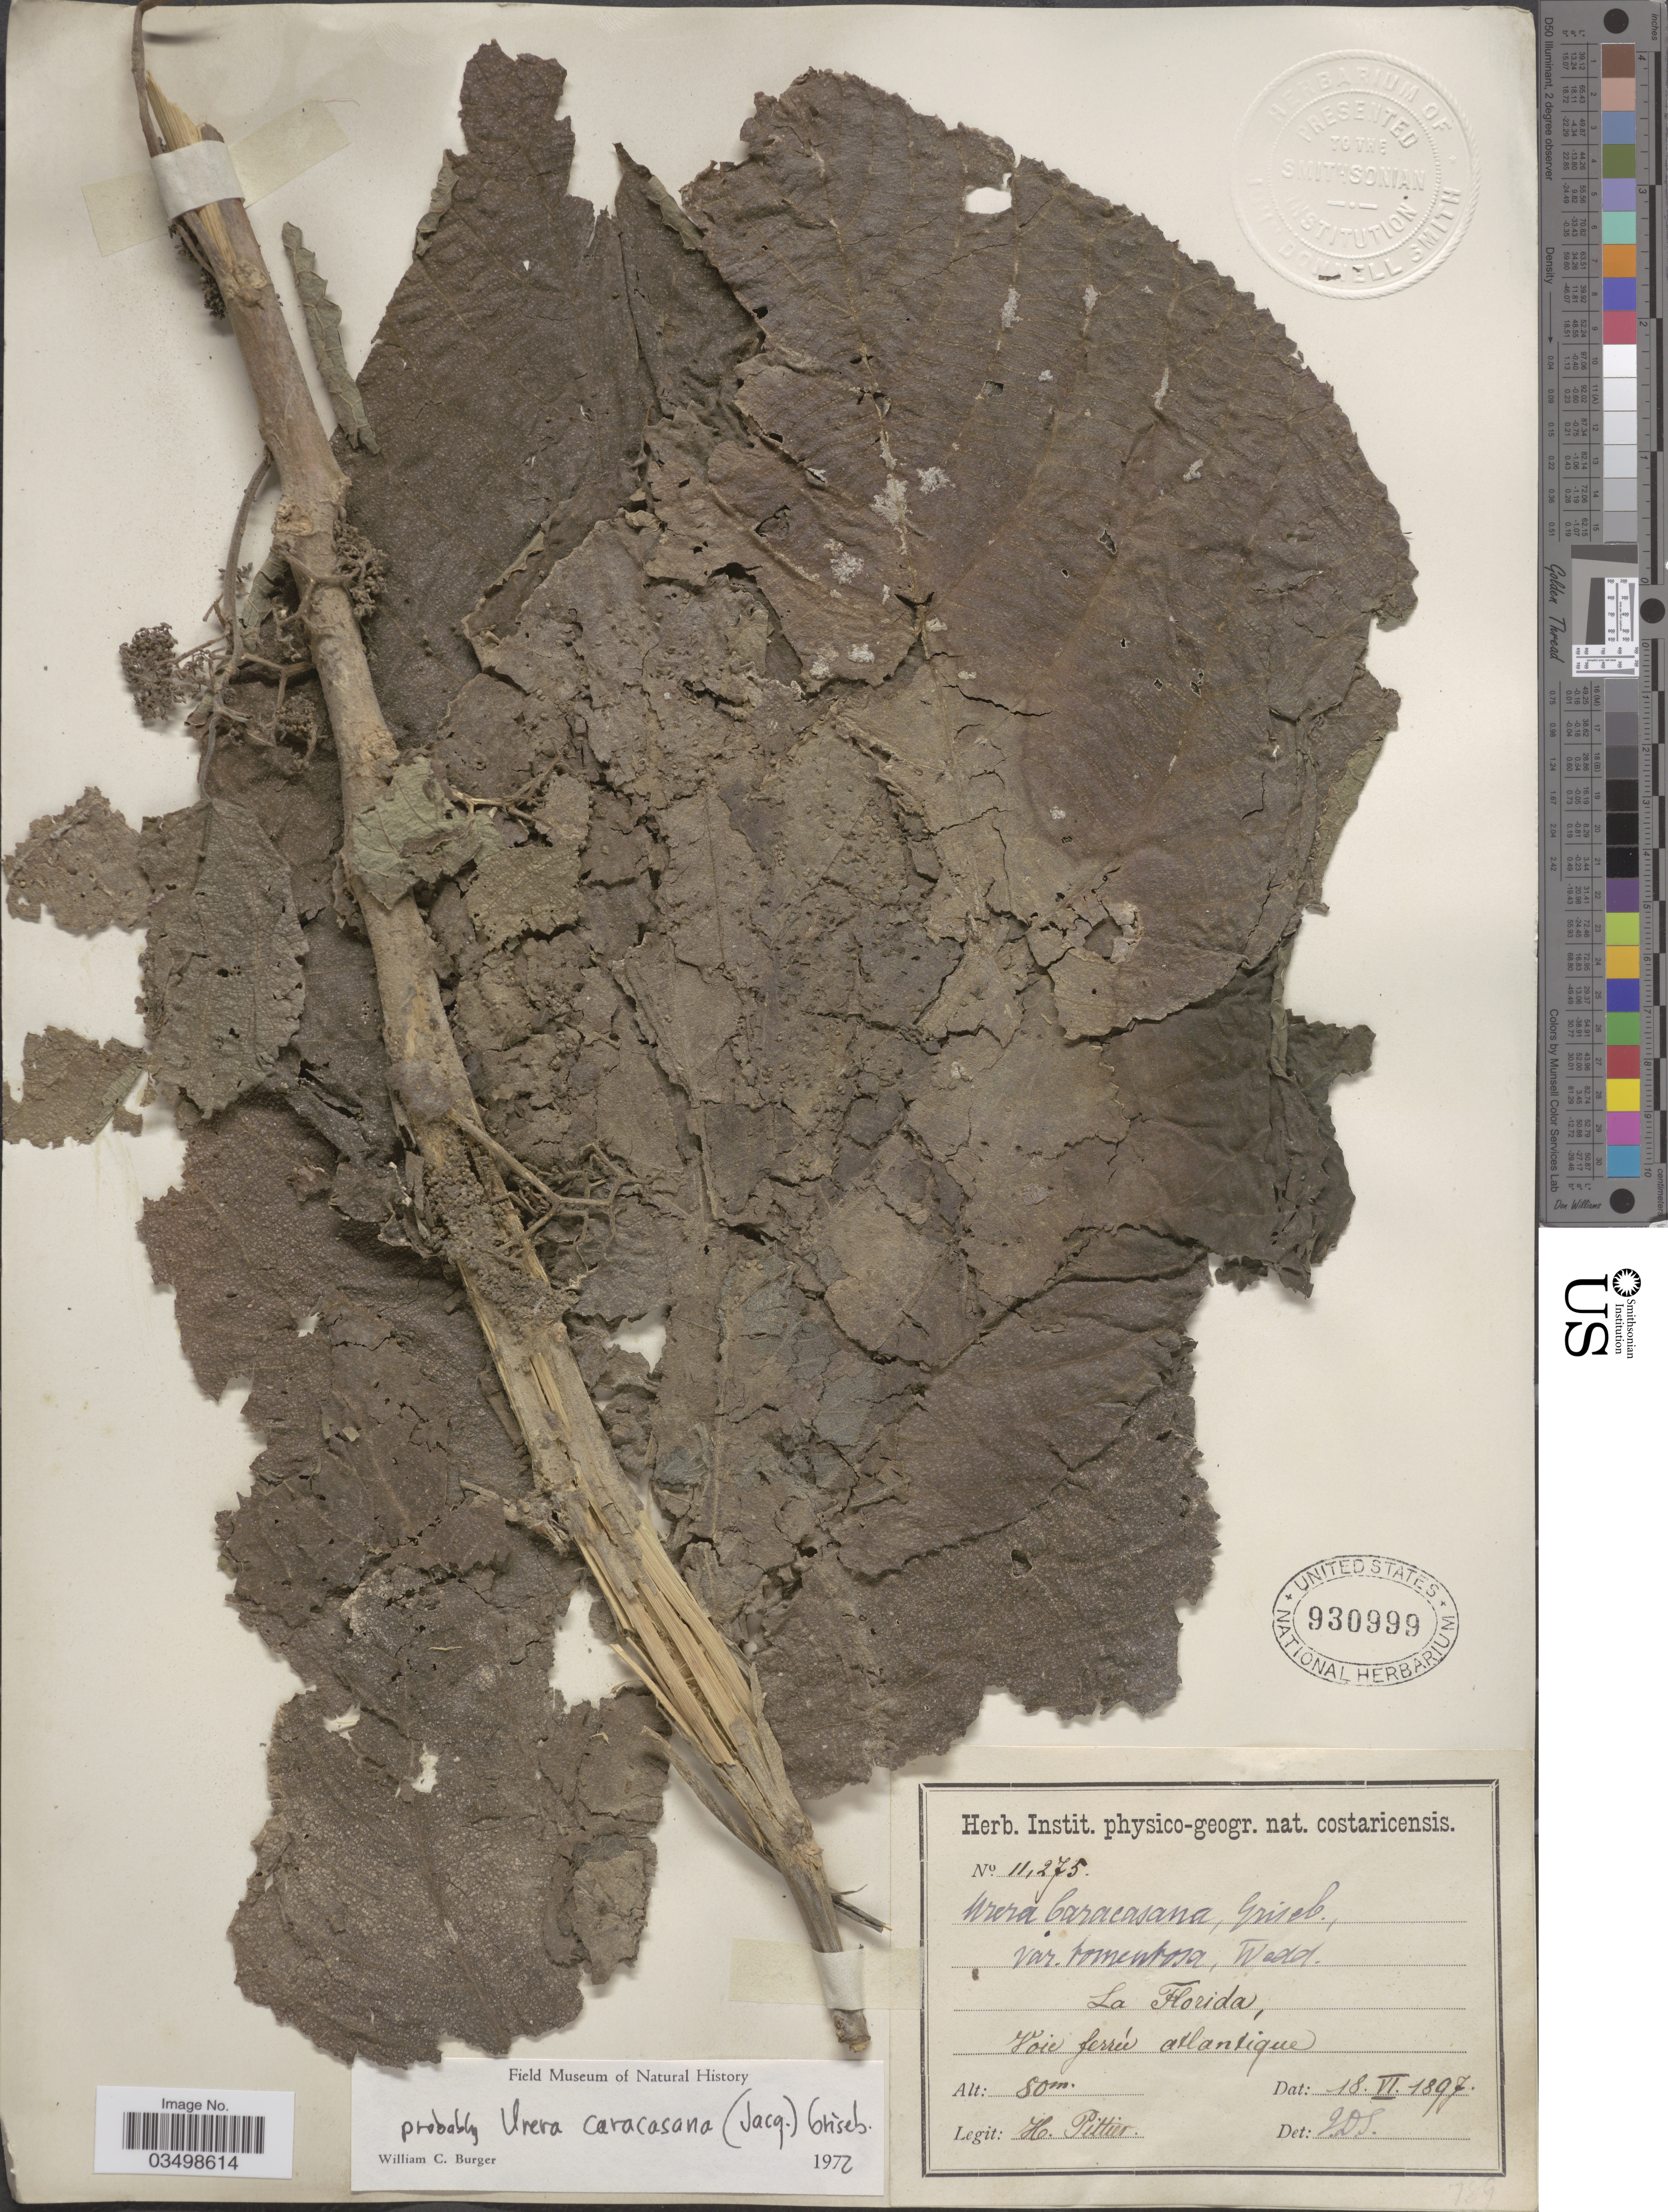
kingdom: Plantae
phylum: Tracheophyta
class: Magnoliopsida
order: Rosales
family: Urticaceae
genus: Urera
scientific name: Urera caracasana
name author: (Jacq.) Gaudich. ex Griseb.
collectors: H. F. Pittier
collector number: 11275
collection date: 1897-06-18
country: Costa Rica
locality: La Florida, Voie ferreé atlantique.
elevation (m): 80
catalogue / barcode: US 930999